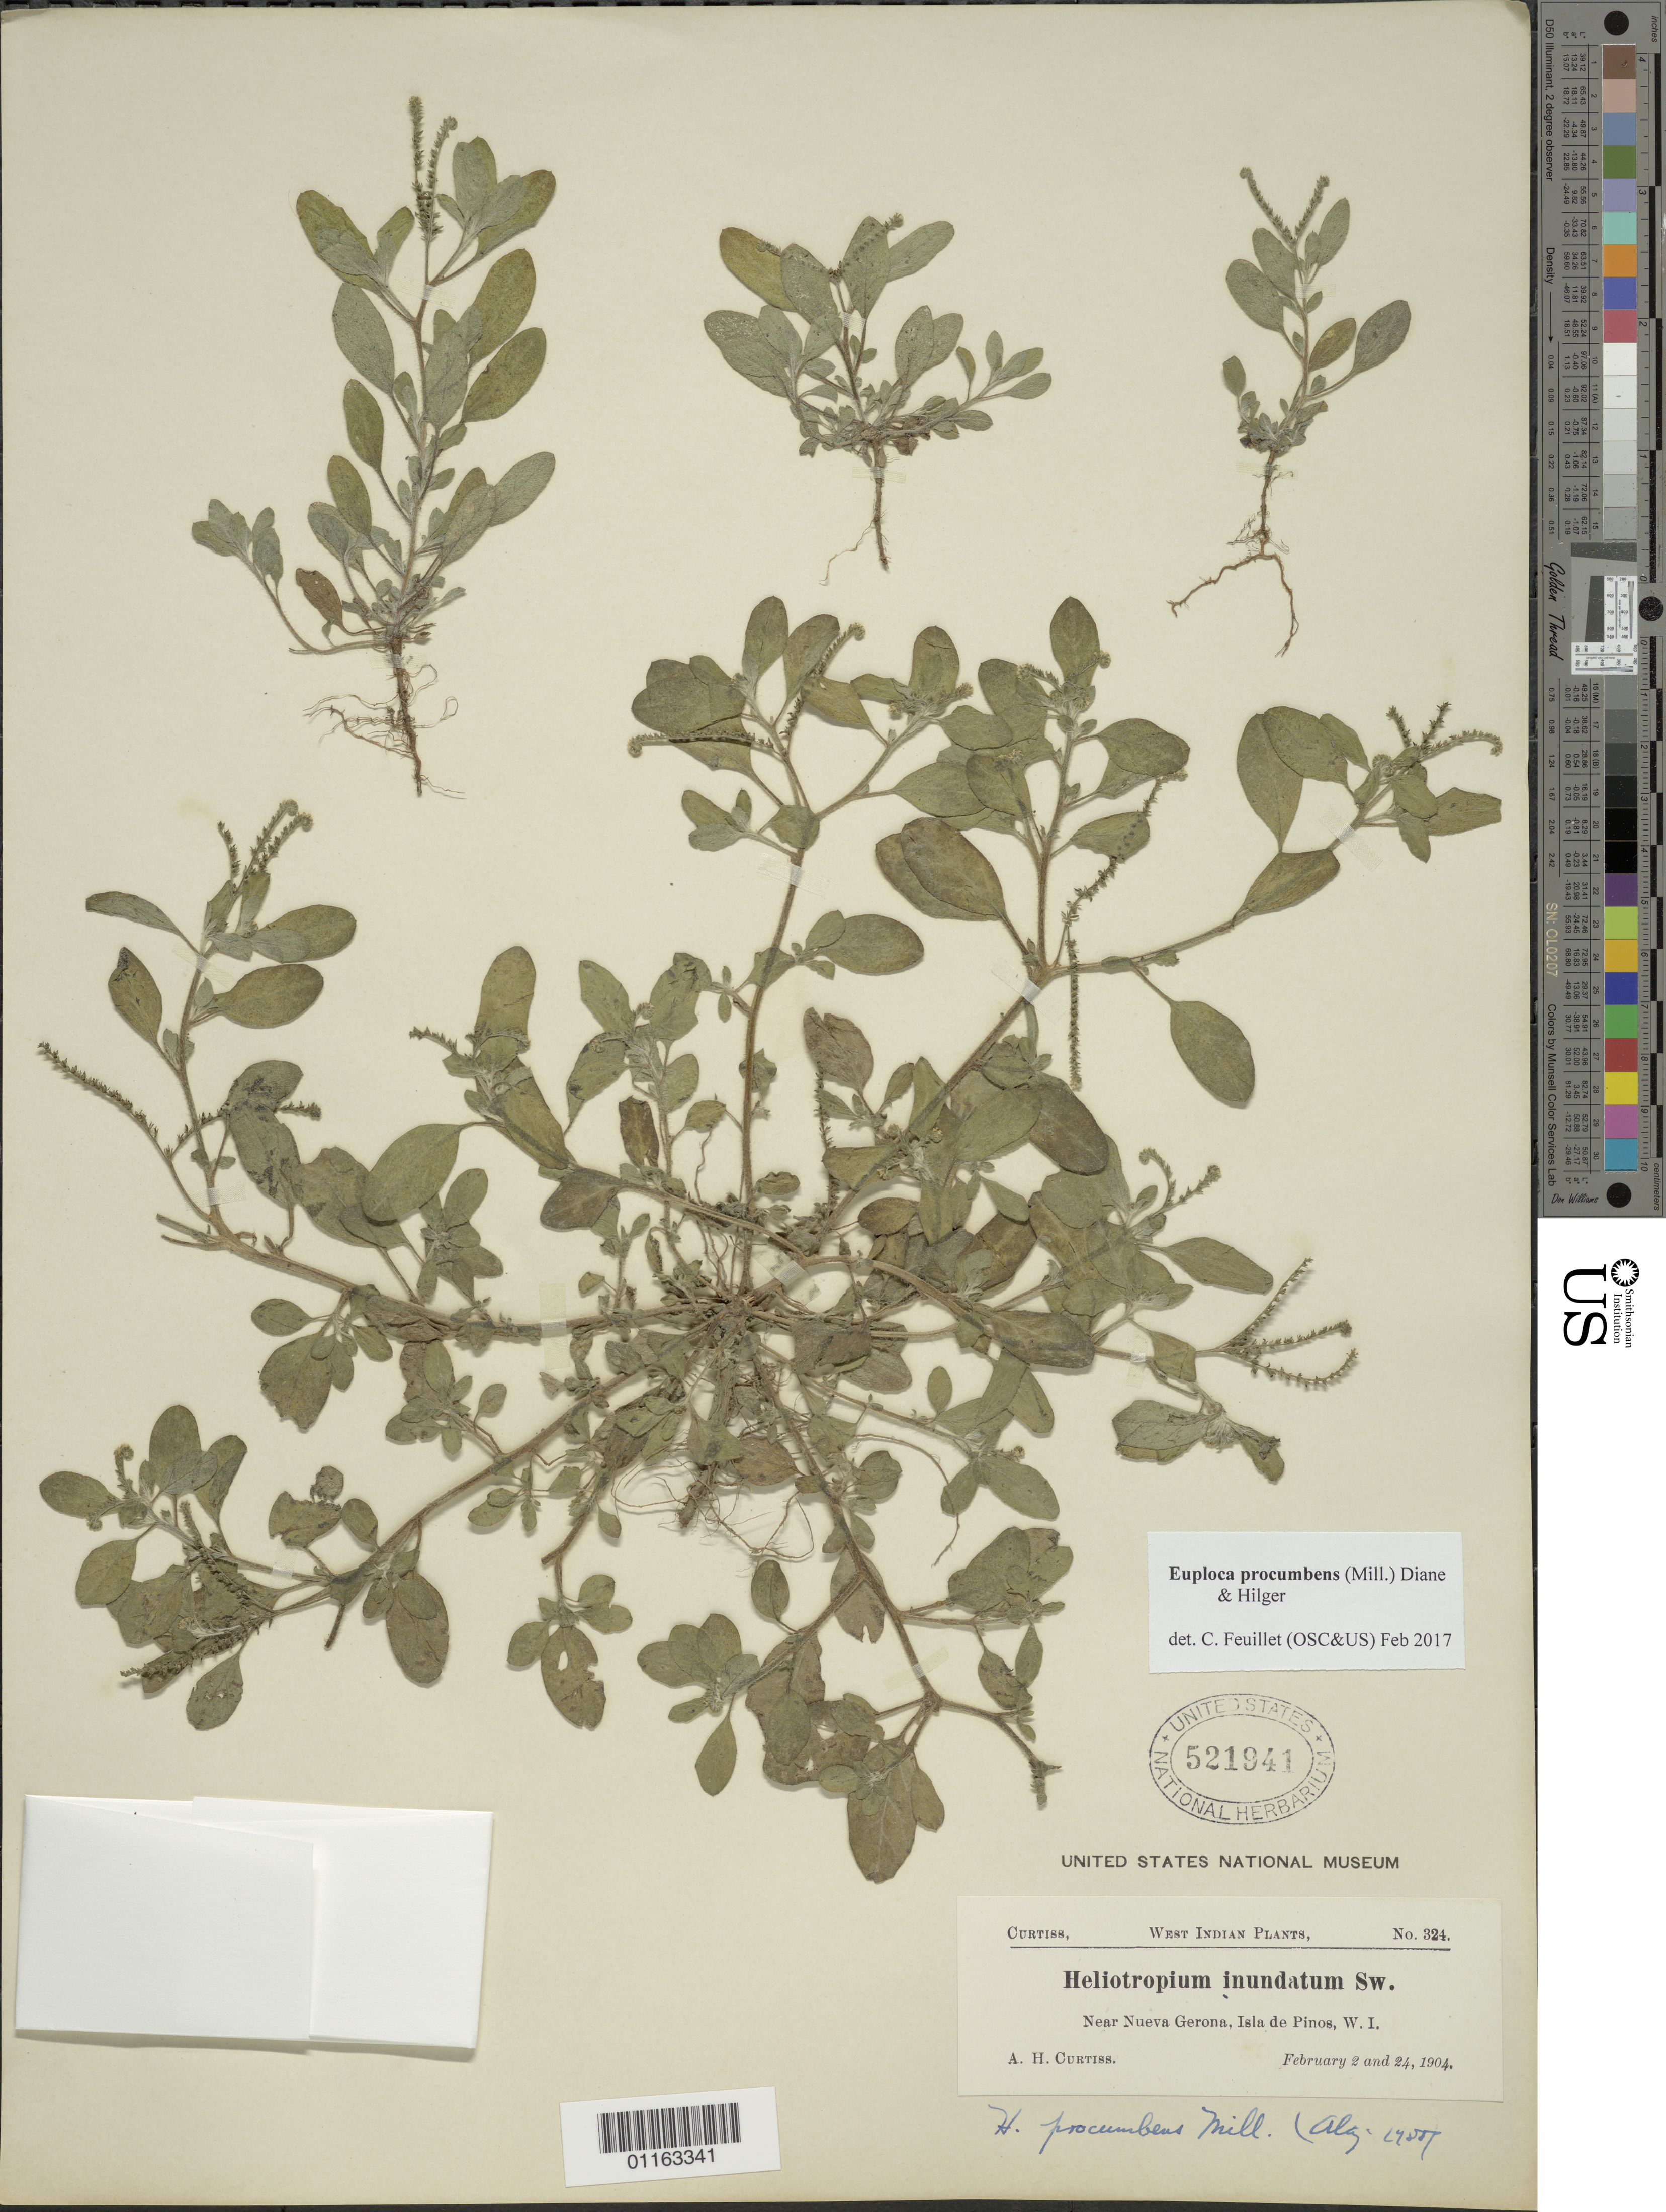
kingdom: Plantae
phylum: Tracheophyta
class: Magnoliopsida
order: Boraginales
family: Heliotropiaceae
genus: Euploca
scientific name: Euploca procumbens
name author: (Mill.) Diane & Hilger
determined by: Feuillet, C.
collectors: A. H. Curtiss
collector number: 324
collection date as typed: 02 Feb 1904 and 24 Feb 1904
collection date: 1904-02-02,1904-02-24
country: Cuba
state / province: Isla de la Juventud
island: Isla de la Juventud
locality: Near Nueva Gerona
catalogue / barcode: US 521941